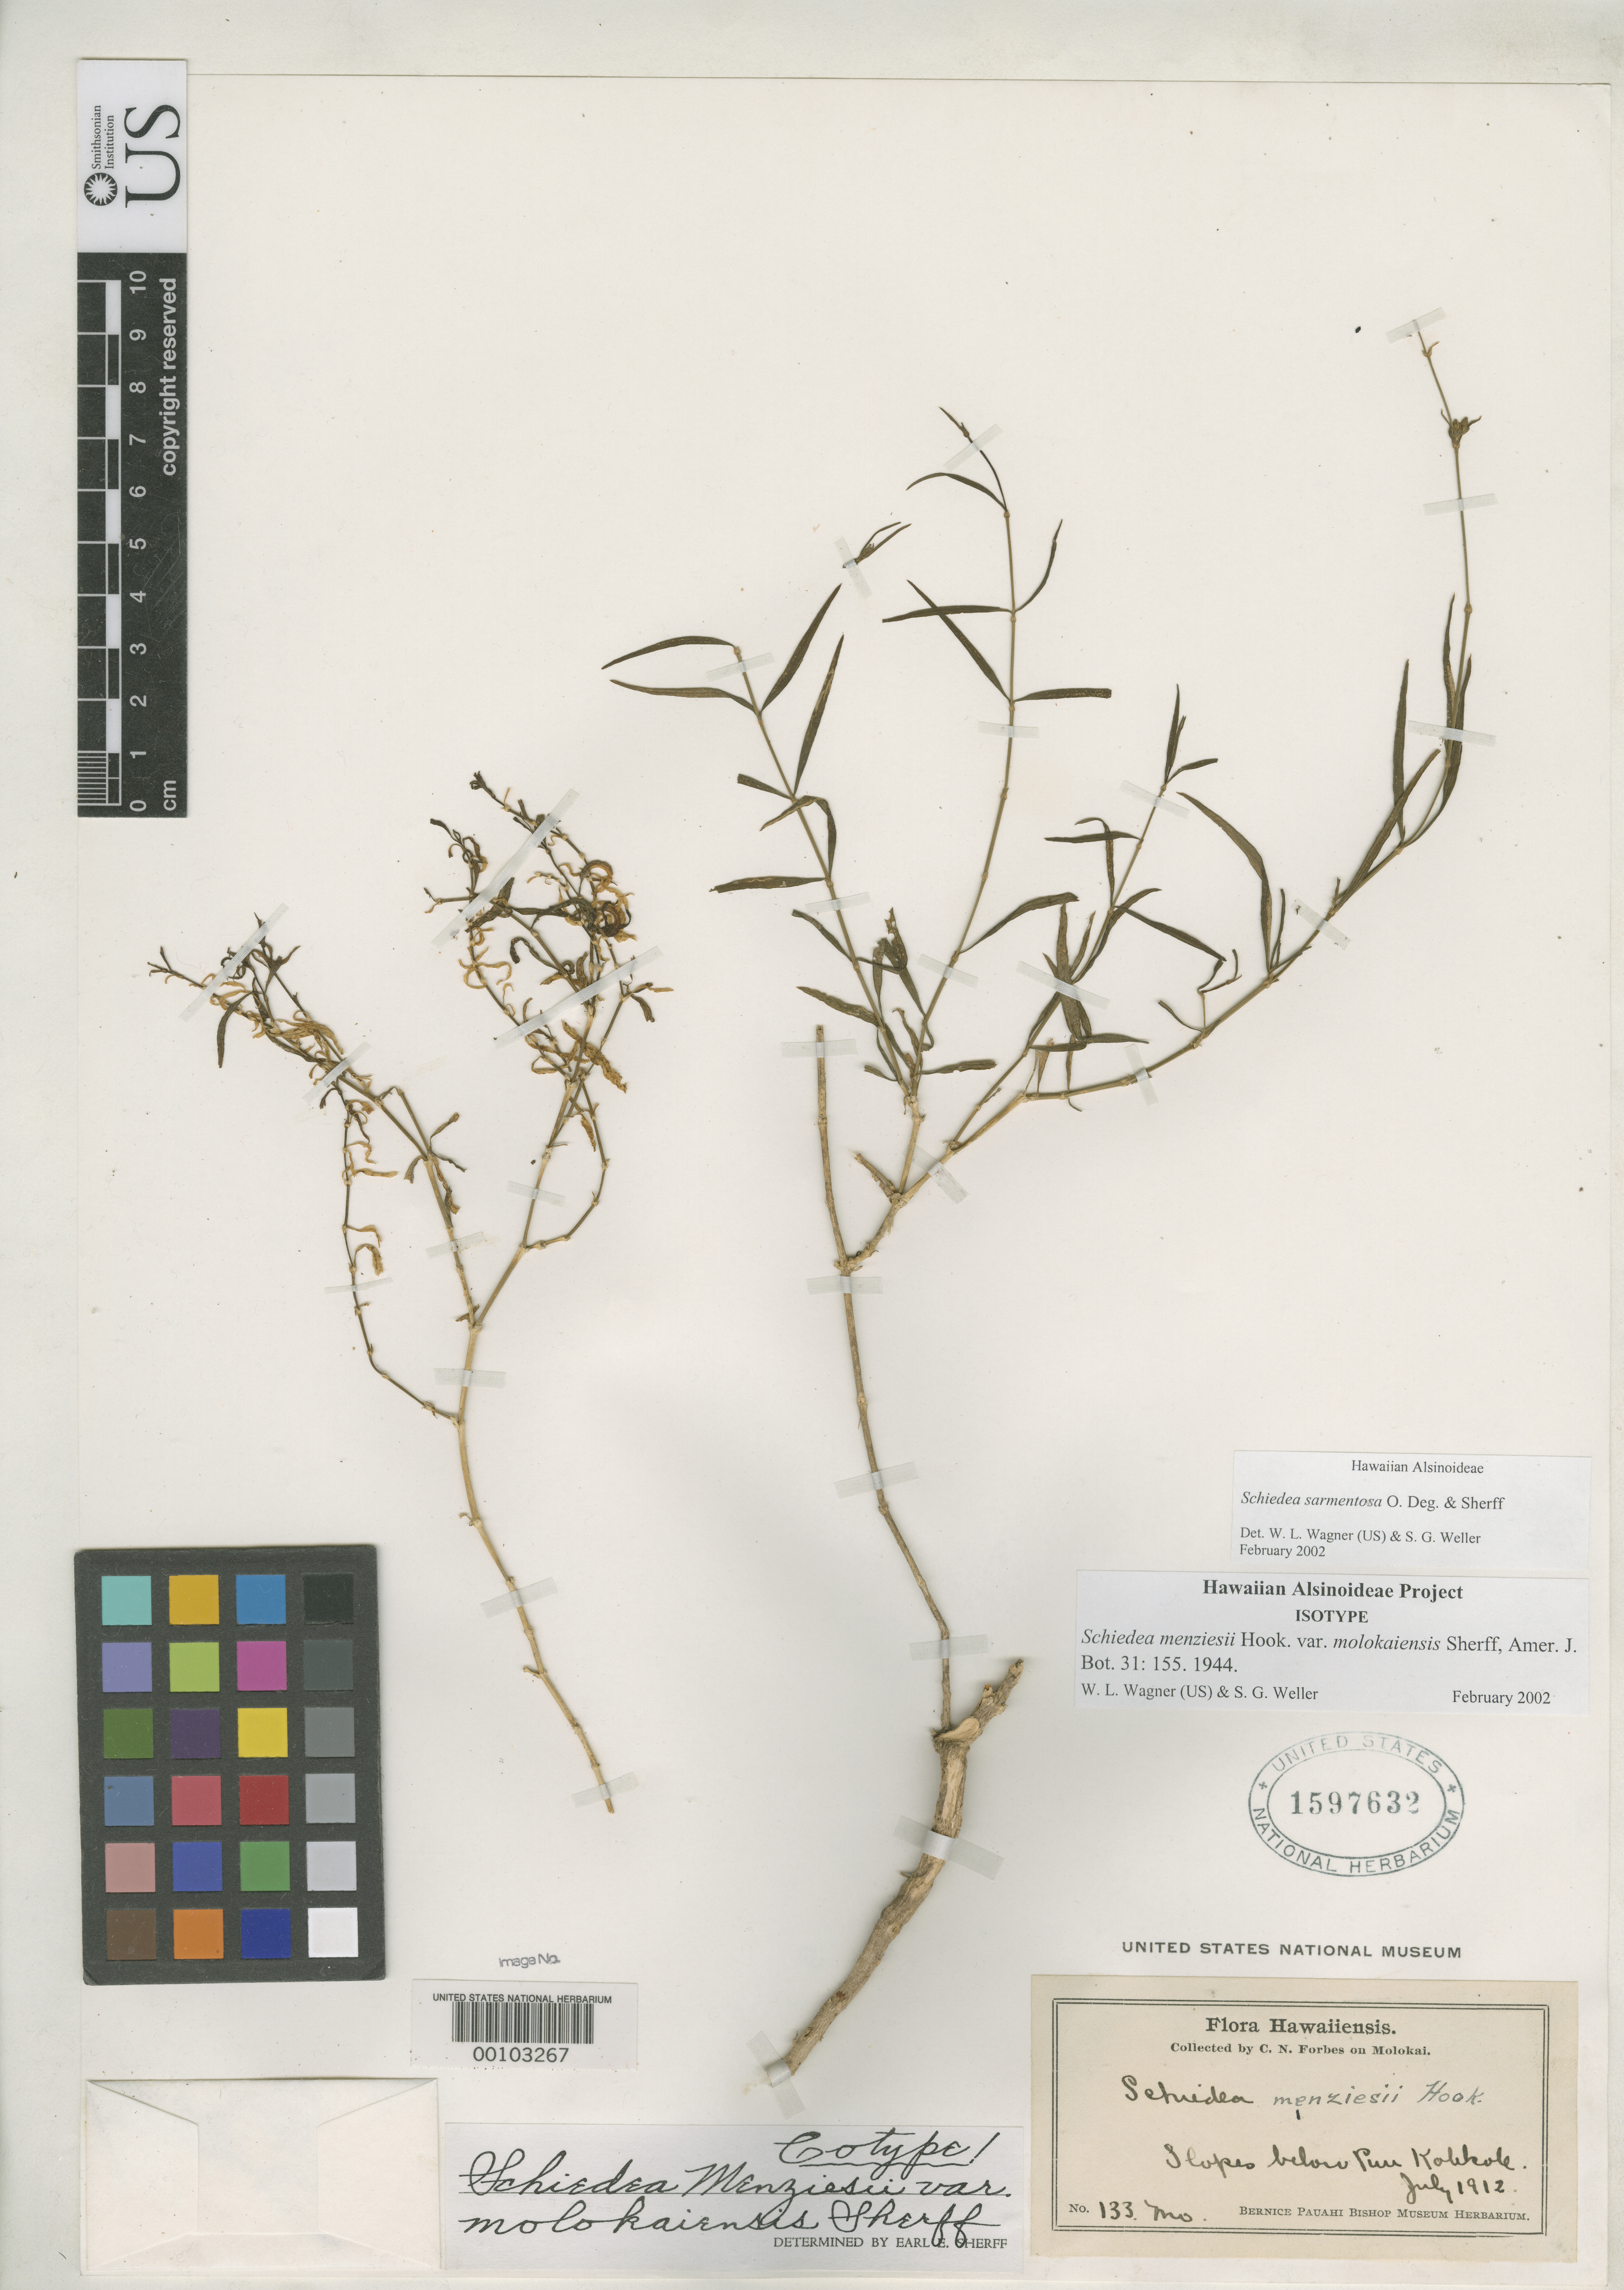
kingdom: Plantae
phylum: Tracheophyta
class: Magnoliopsida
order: Caryophyllales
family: Caryophyllaceae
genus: Schiedea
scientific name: Schiedea menziesii var. molokaiensis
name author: Sherff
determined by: Sherff, E. E.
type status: Isotype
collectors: C. N. Forbes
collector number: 133.Mo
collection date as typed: Jul 1912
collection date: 1912-07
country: United States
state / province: Hawaii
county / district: Maui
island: Moloka'i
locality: Below Puu Kolekole.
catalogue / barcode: US 1597632